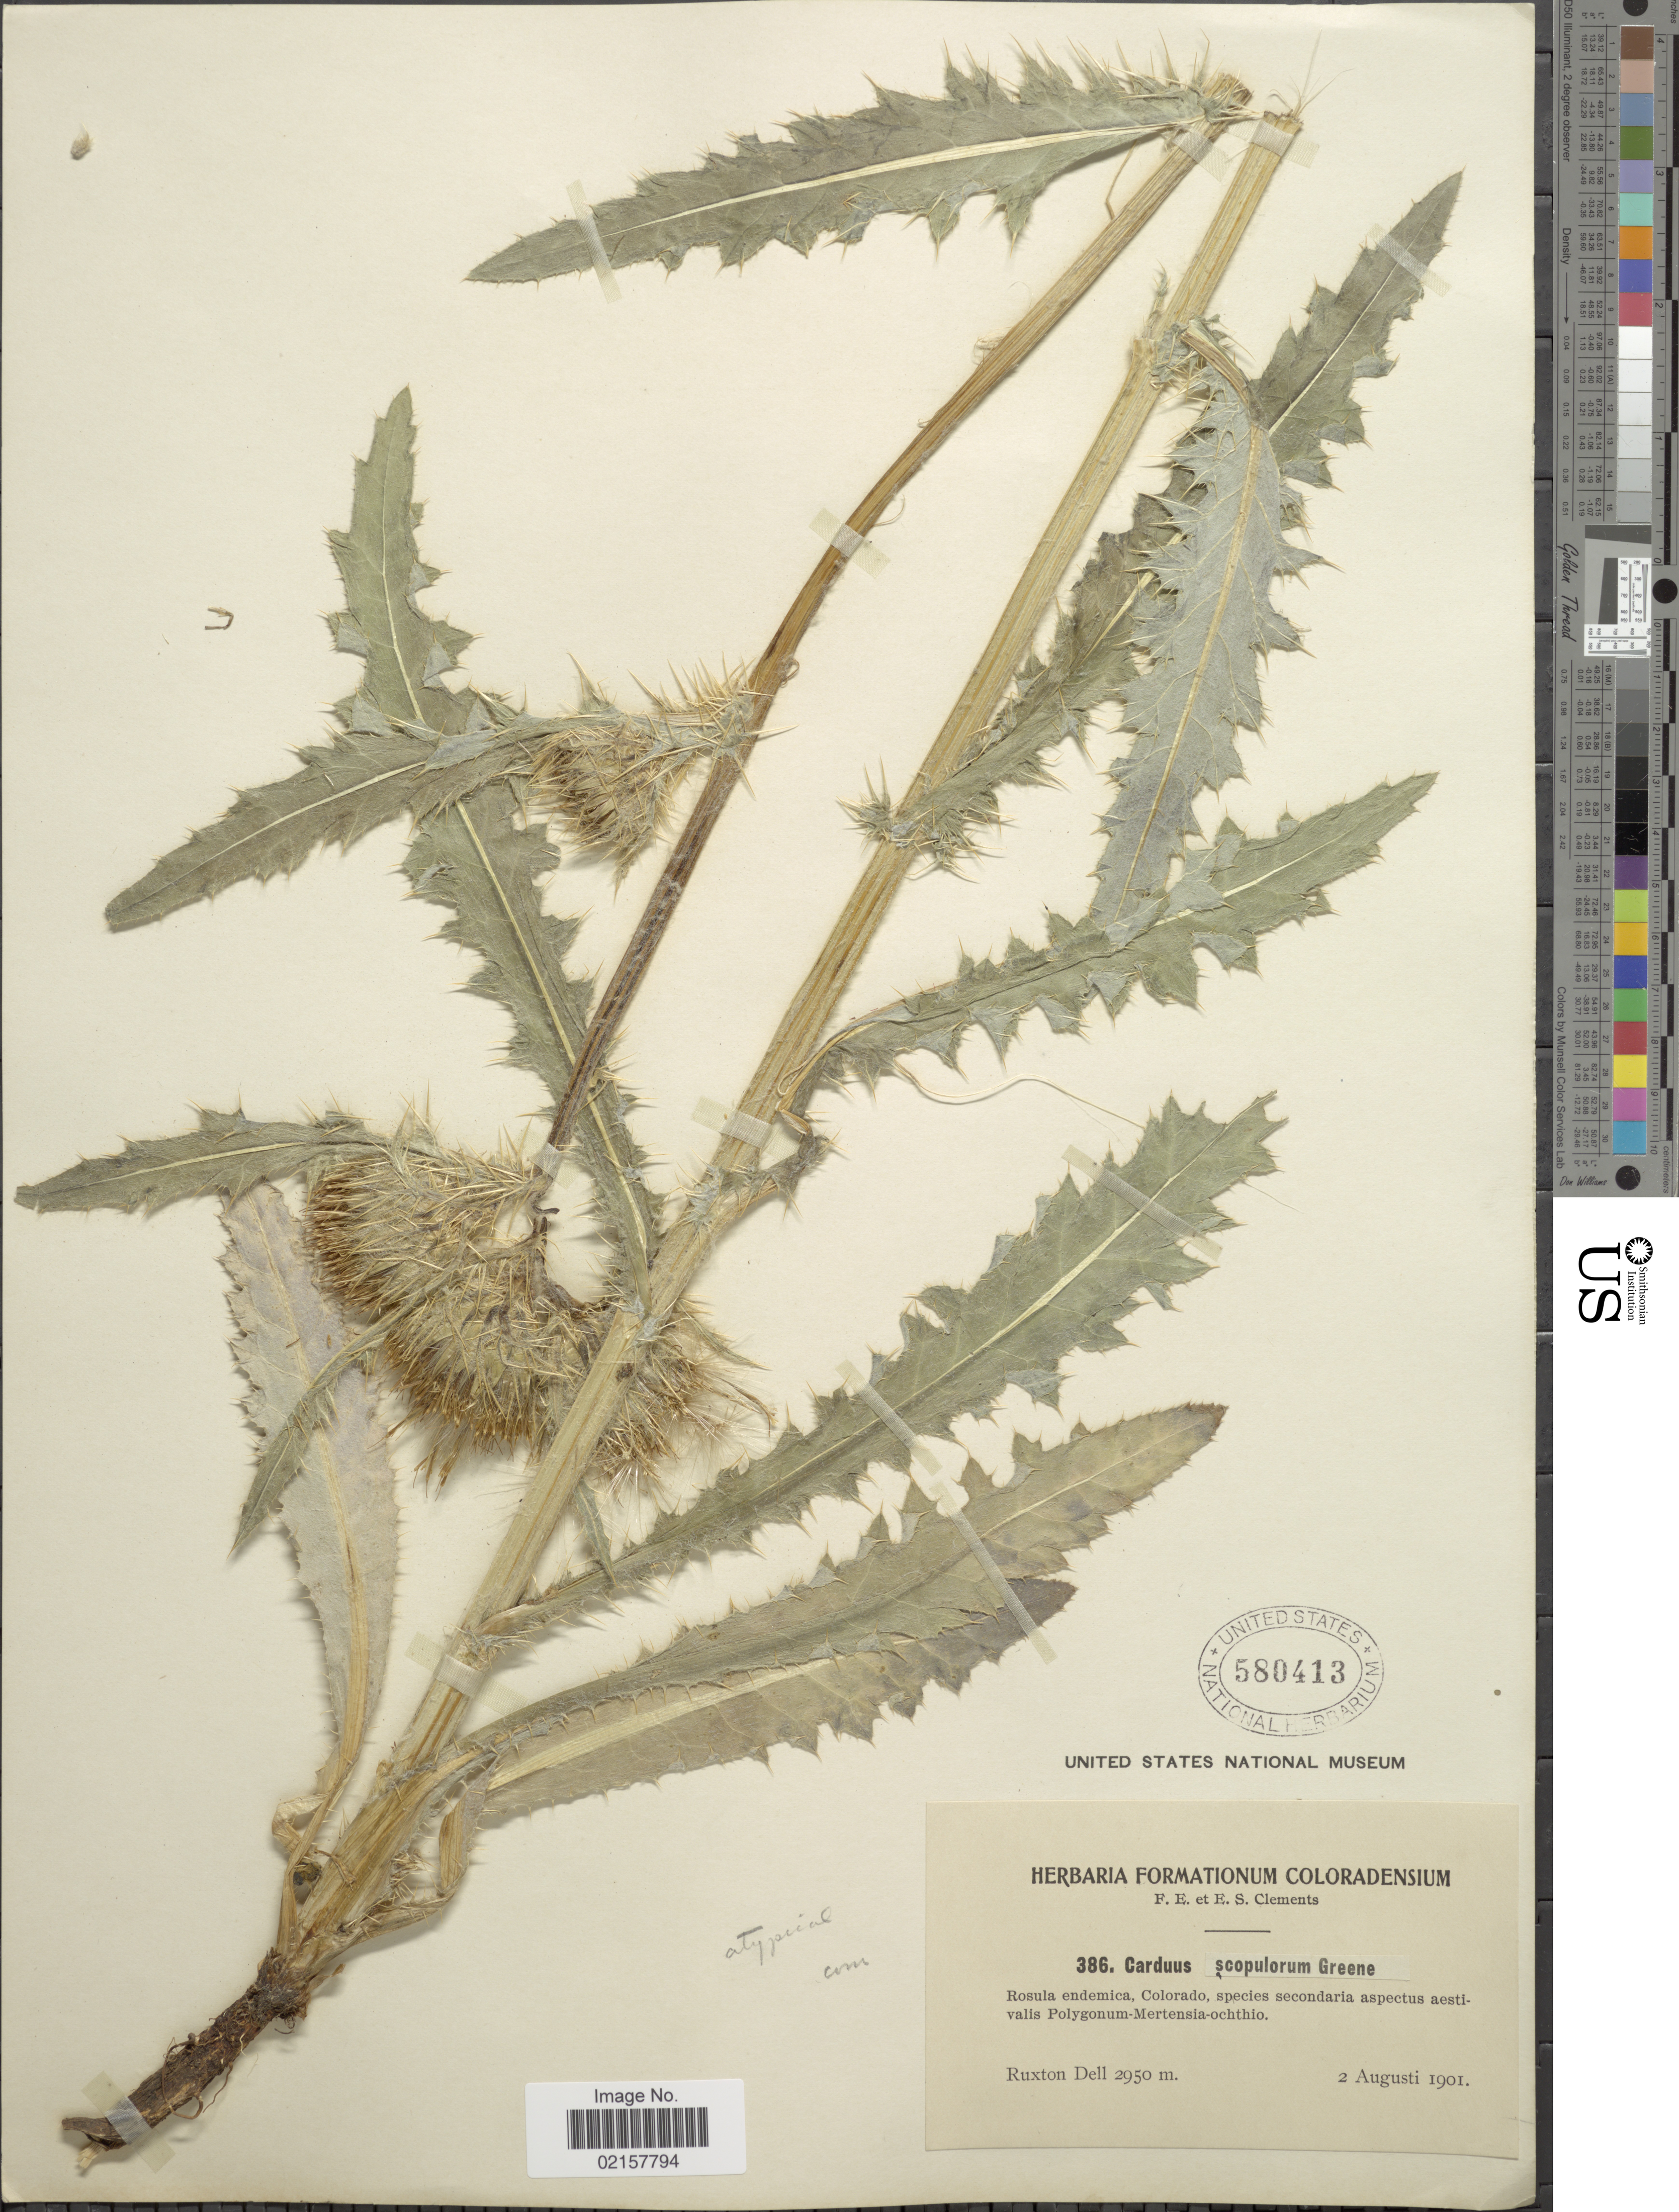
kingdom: Plantae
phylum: Tracheophyta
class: Magnoliopsida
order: Asterales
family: Asteraceae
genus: Cirsium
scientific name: Cirsium scopulorum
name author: (Greene) Cockerell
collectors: R. Dell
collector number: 386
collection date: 1901-08-02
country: United States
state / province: Colorado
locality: Rosula endemica.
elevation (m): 2950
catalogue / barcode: US 580413